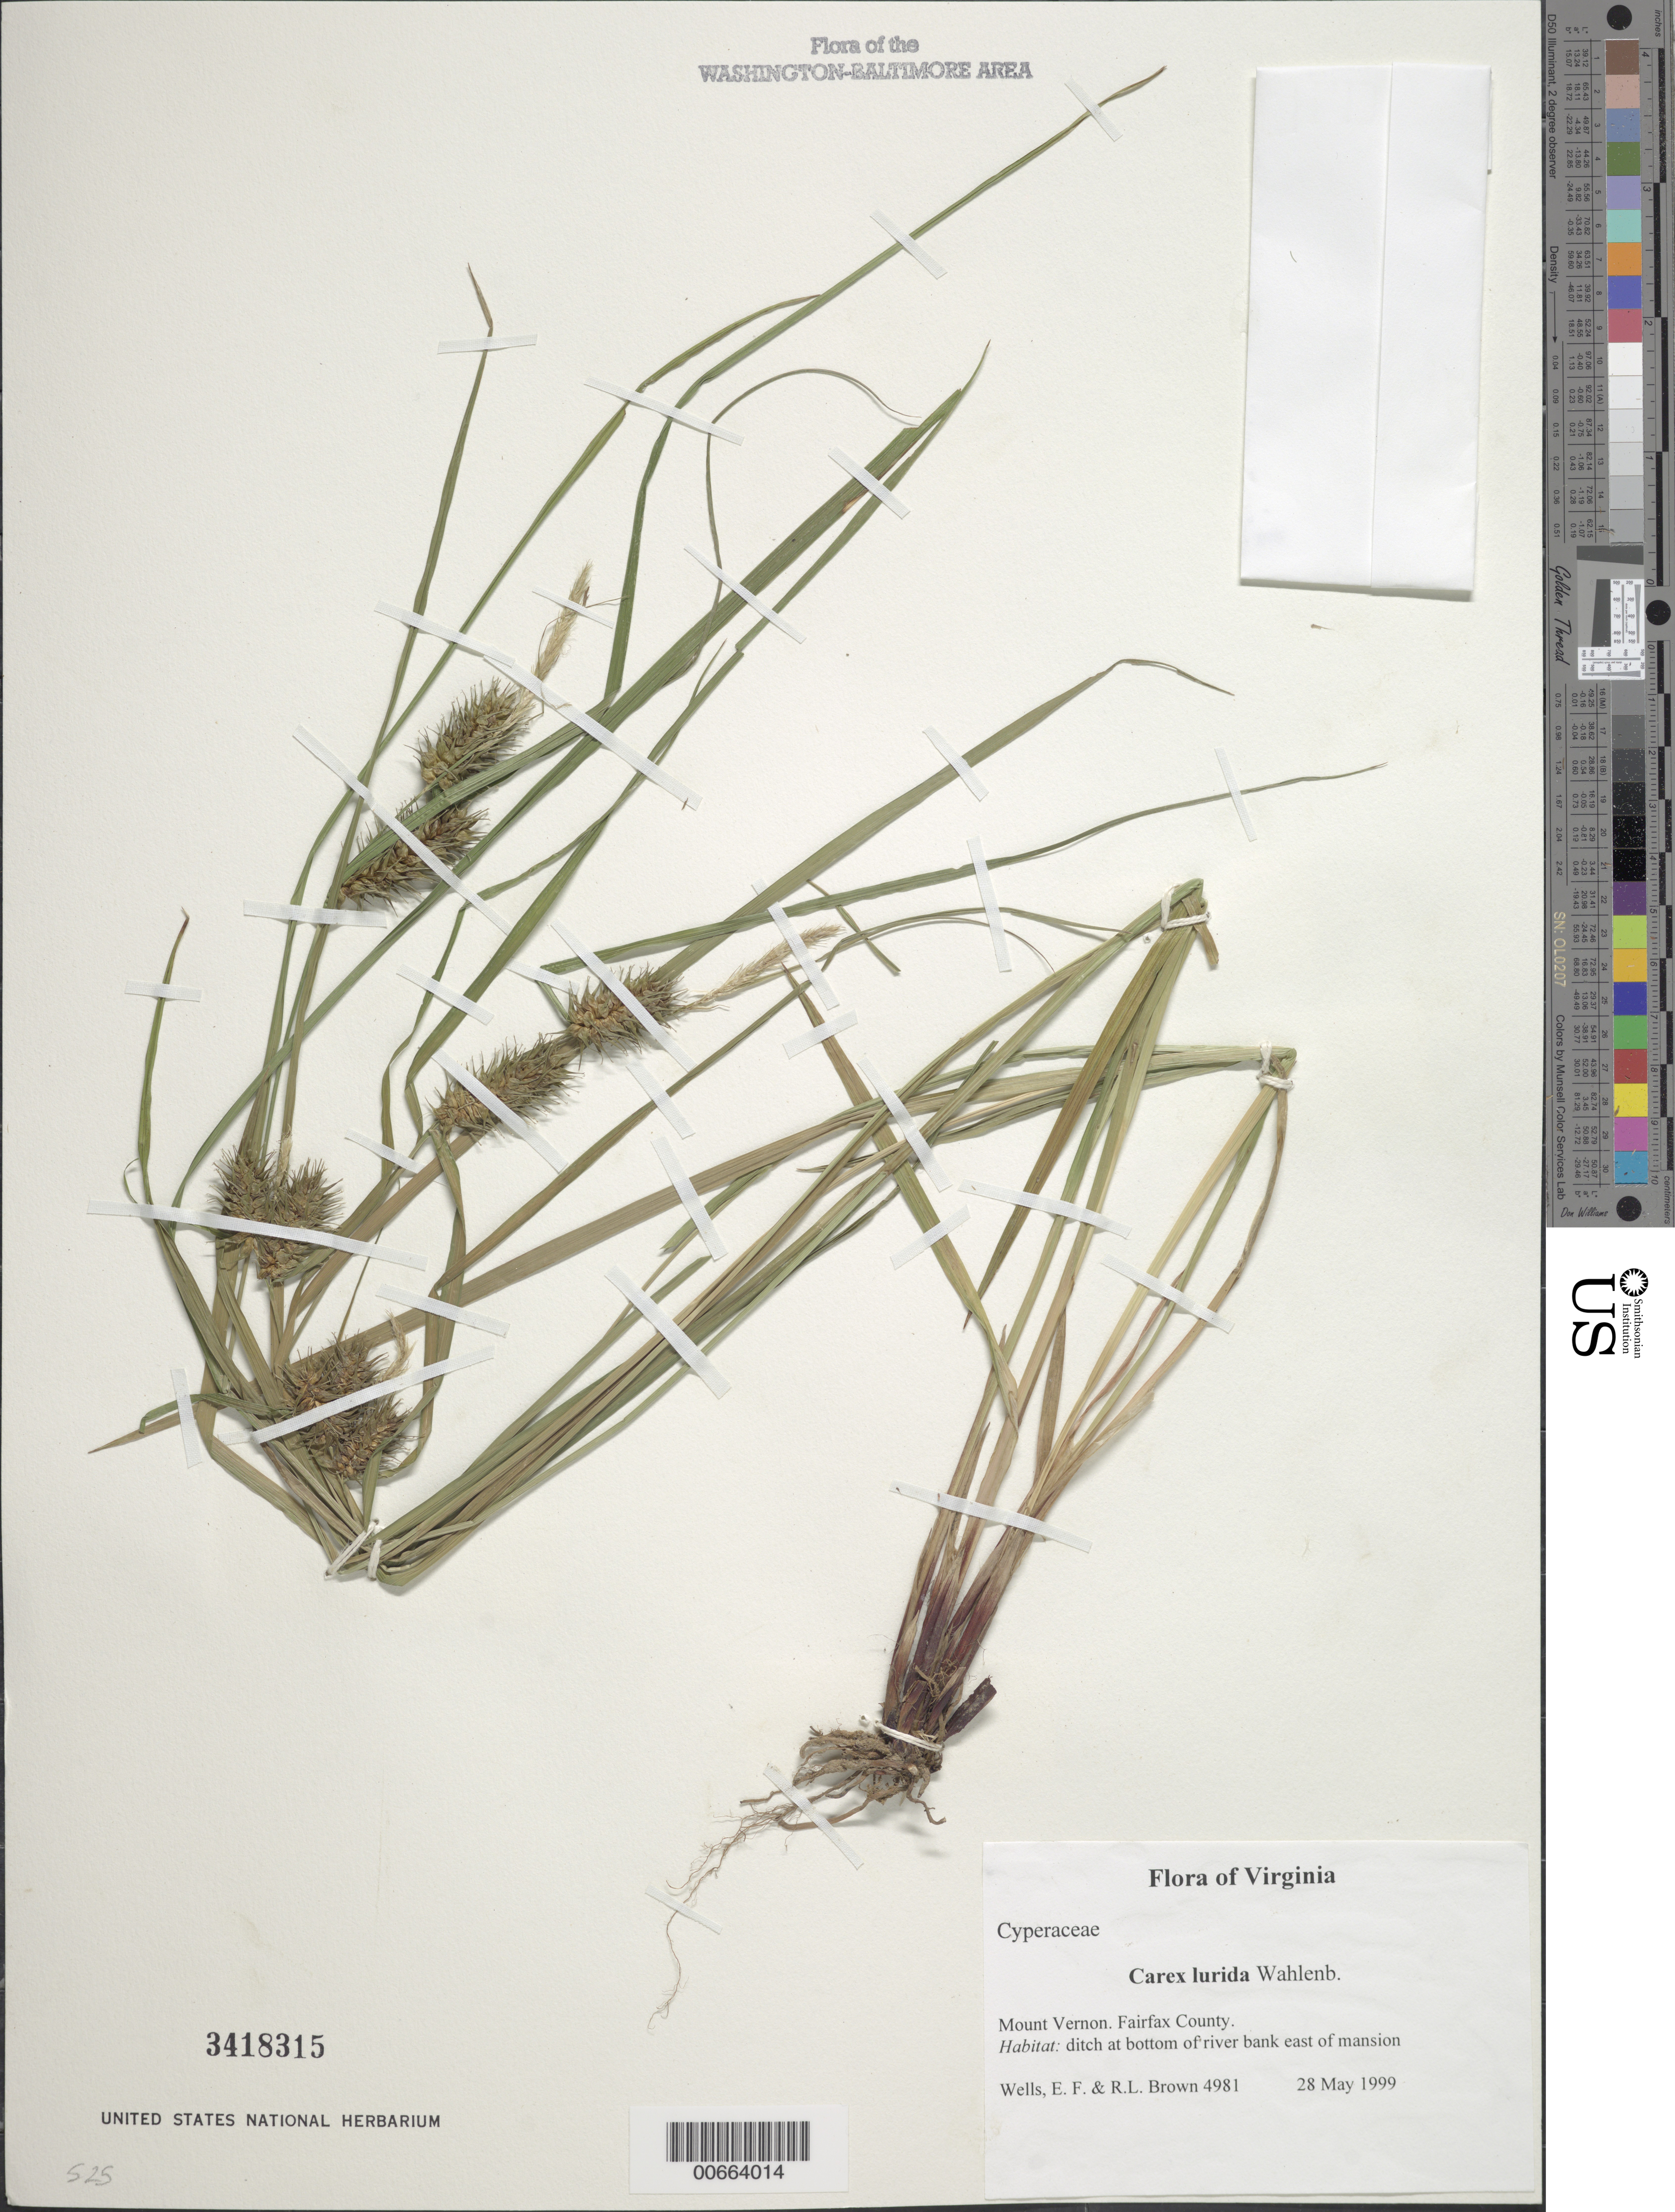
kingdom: Plantae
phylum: Tracheophyta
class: Liliopsida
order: Poales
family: Cyperaceae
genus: Carex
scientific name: Carex lurida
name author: Wahlenb.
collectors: E. F. Wells & R. L. Brown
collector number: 4981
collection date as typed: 28 May 1999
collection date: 1999-05-28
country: United States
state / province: Virginia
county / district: Fairfax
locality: Mount Vernon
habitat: ditch at bottom of river bank east of mansion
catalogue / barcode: US 3418315